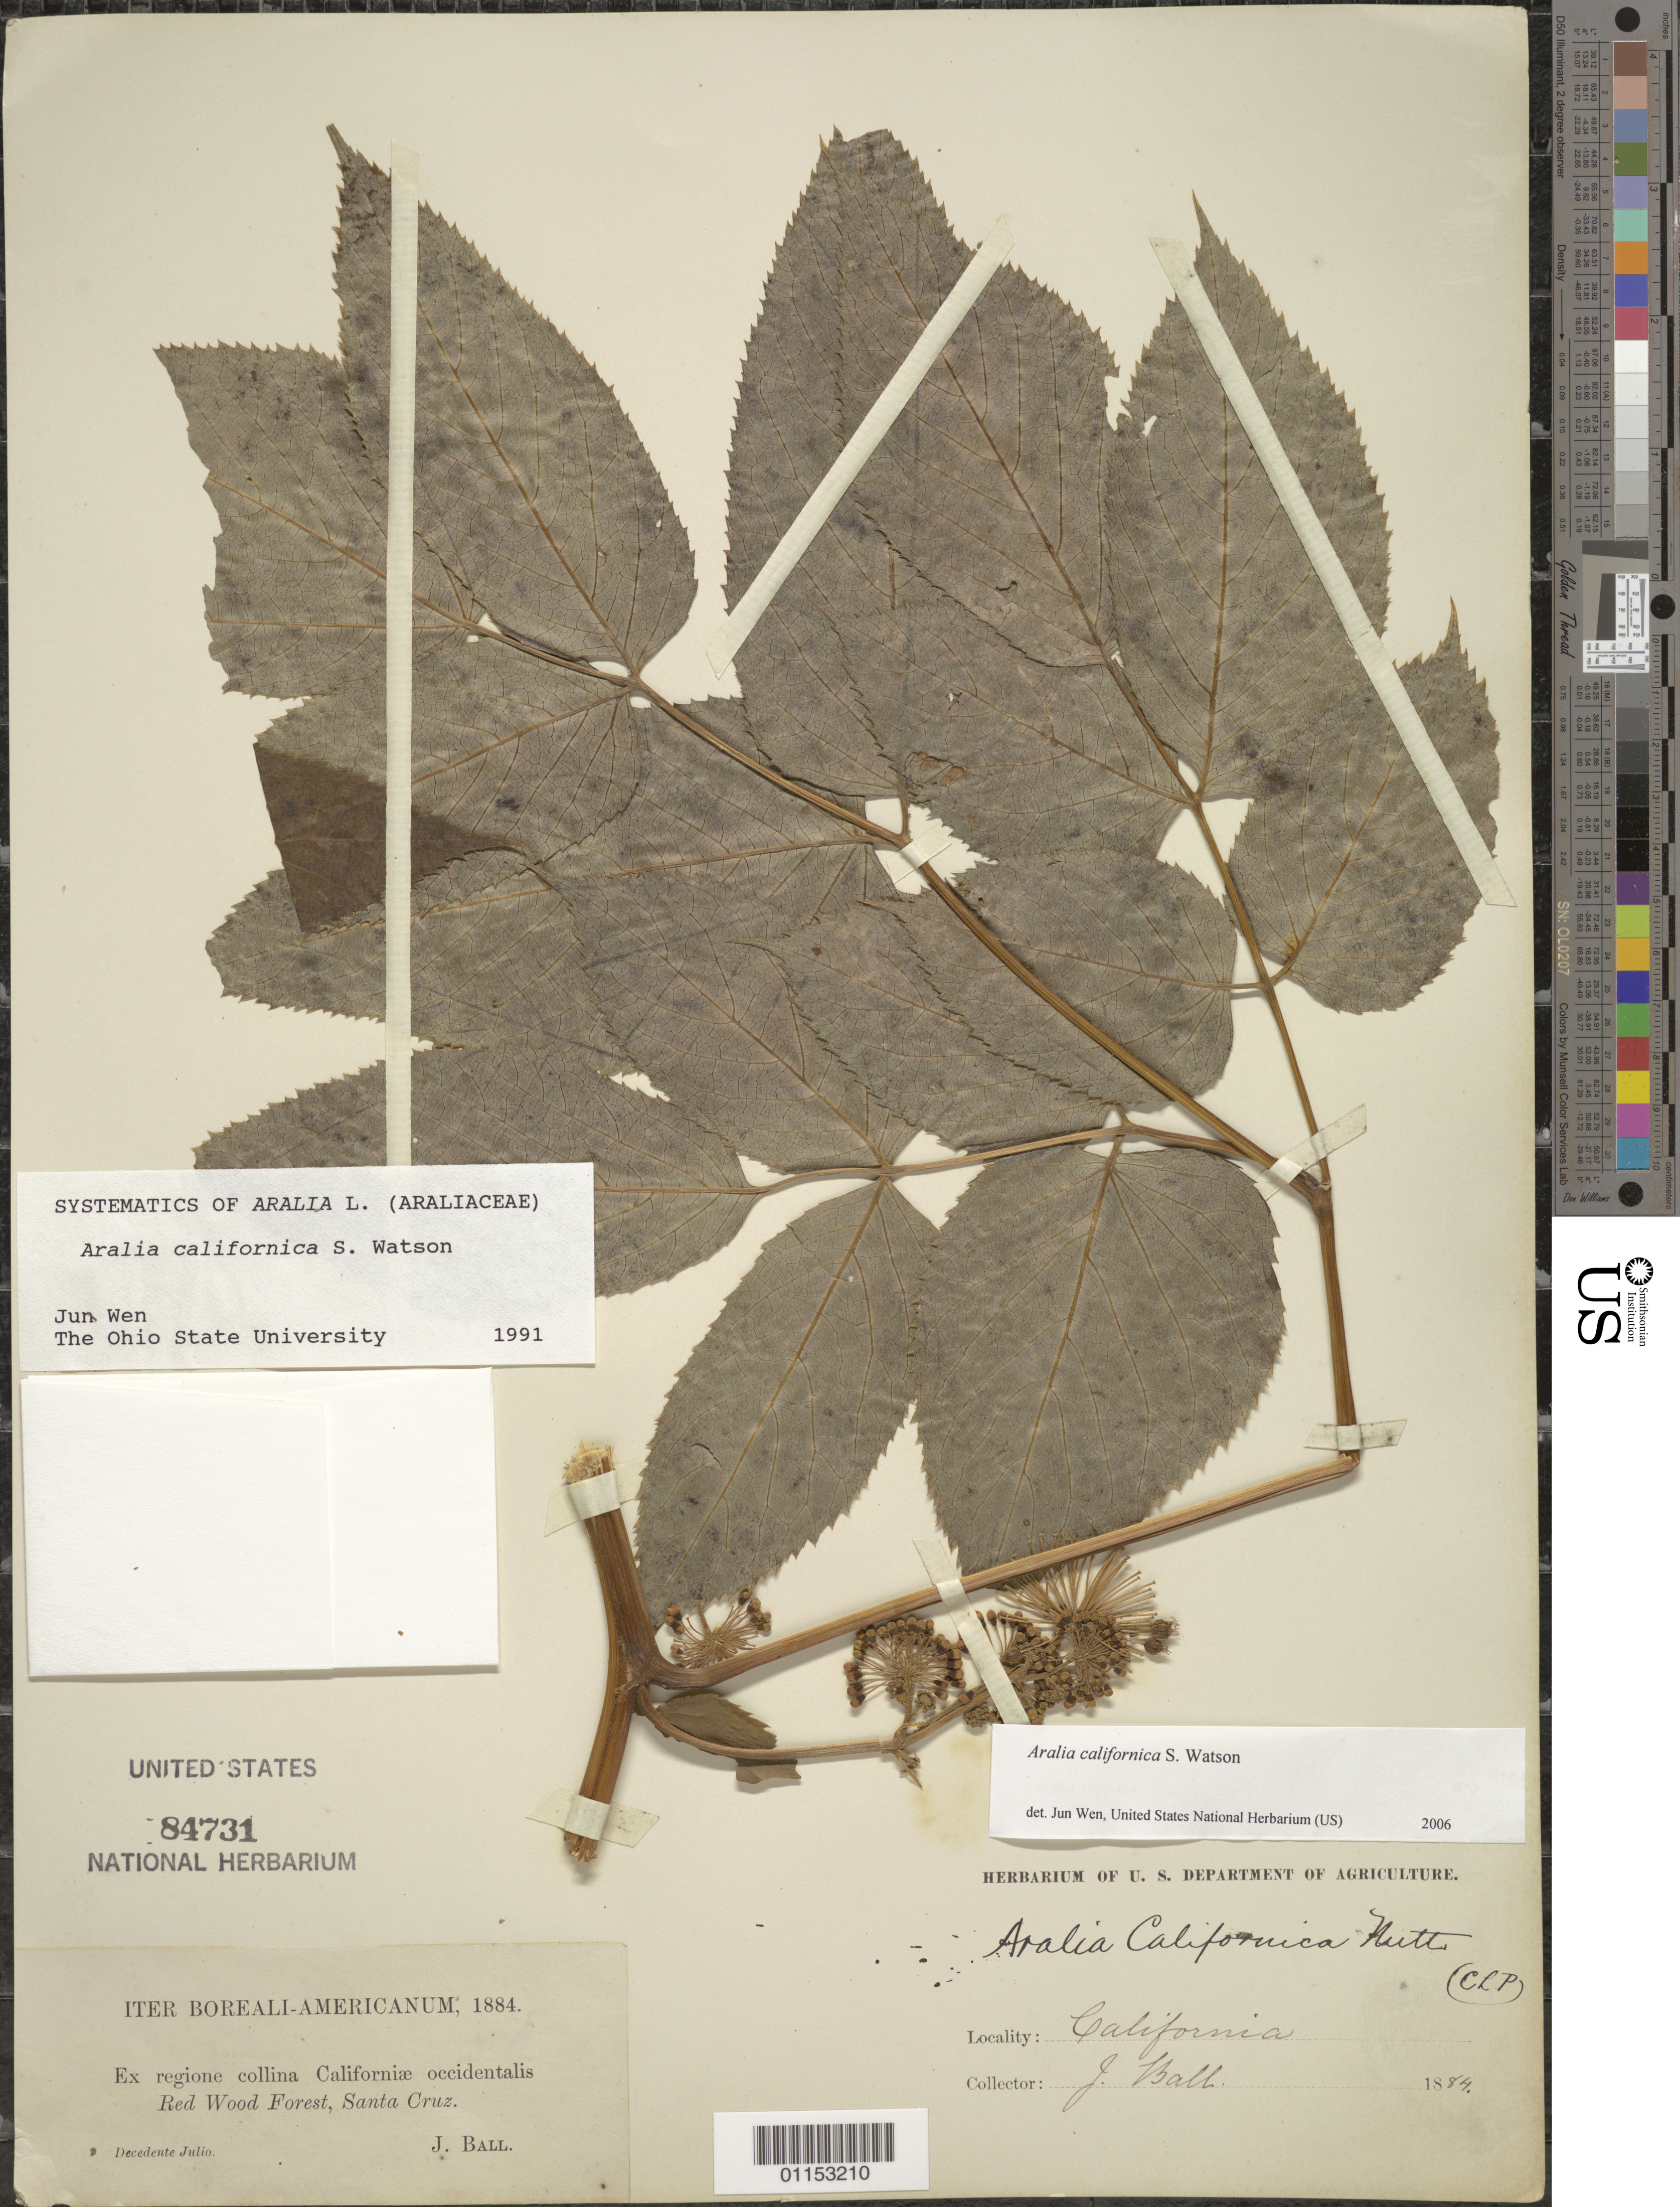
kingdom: Plantae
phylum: Tracheophyta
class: Magnoliopsida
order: Apiales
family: Araliaceae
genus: Aralia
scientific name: Aralia californica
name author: S. Watson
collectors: J. Ball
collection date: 1884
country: United States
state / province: California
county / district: Santa Cruz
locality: Red Wood Forest.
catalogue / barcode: US 84731